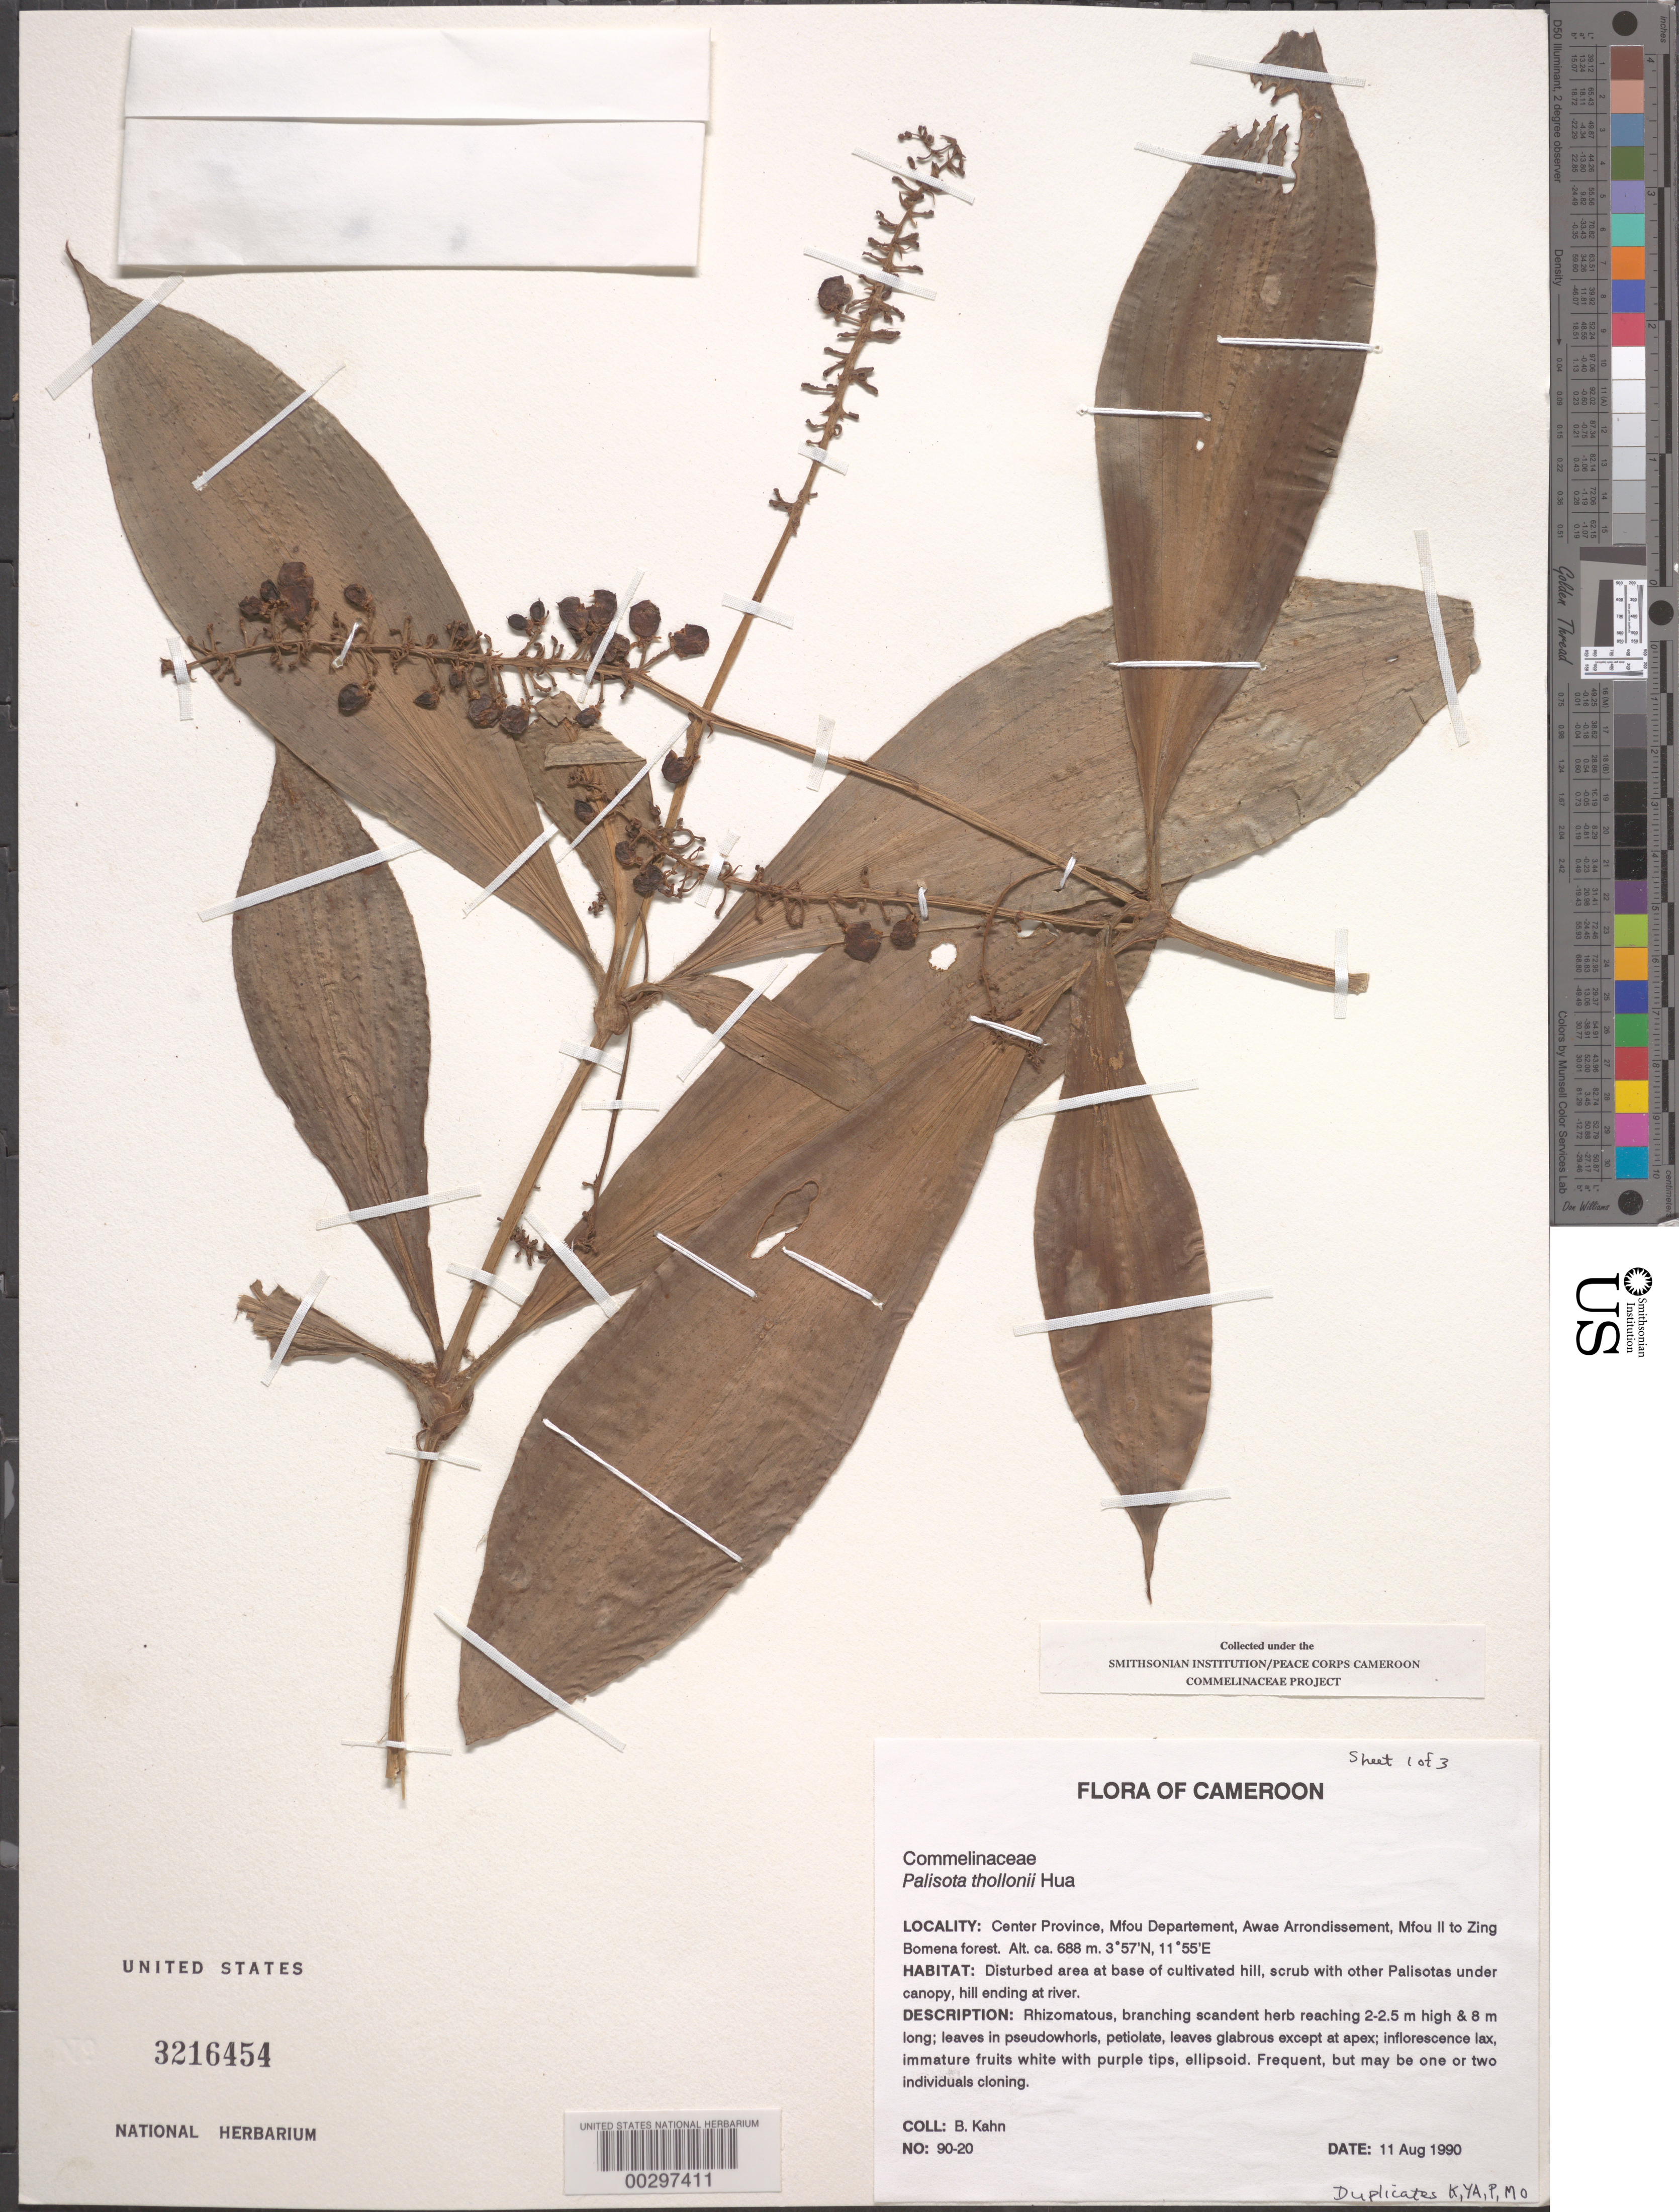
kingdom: Plantae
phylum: Tracheophyta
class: Liliopsida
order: Commelinales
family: Commelinaceae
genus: Palisota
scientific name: Palisota thollonii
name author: Hua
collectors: B. Kahn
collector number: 90-20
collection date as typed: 11 Aug 1990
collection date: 1990-08-11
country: Cameroon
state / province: Centre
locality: Mfou, awae arrondissement, bomena forest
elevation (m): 688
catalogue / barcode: US 3216454